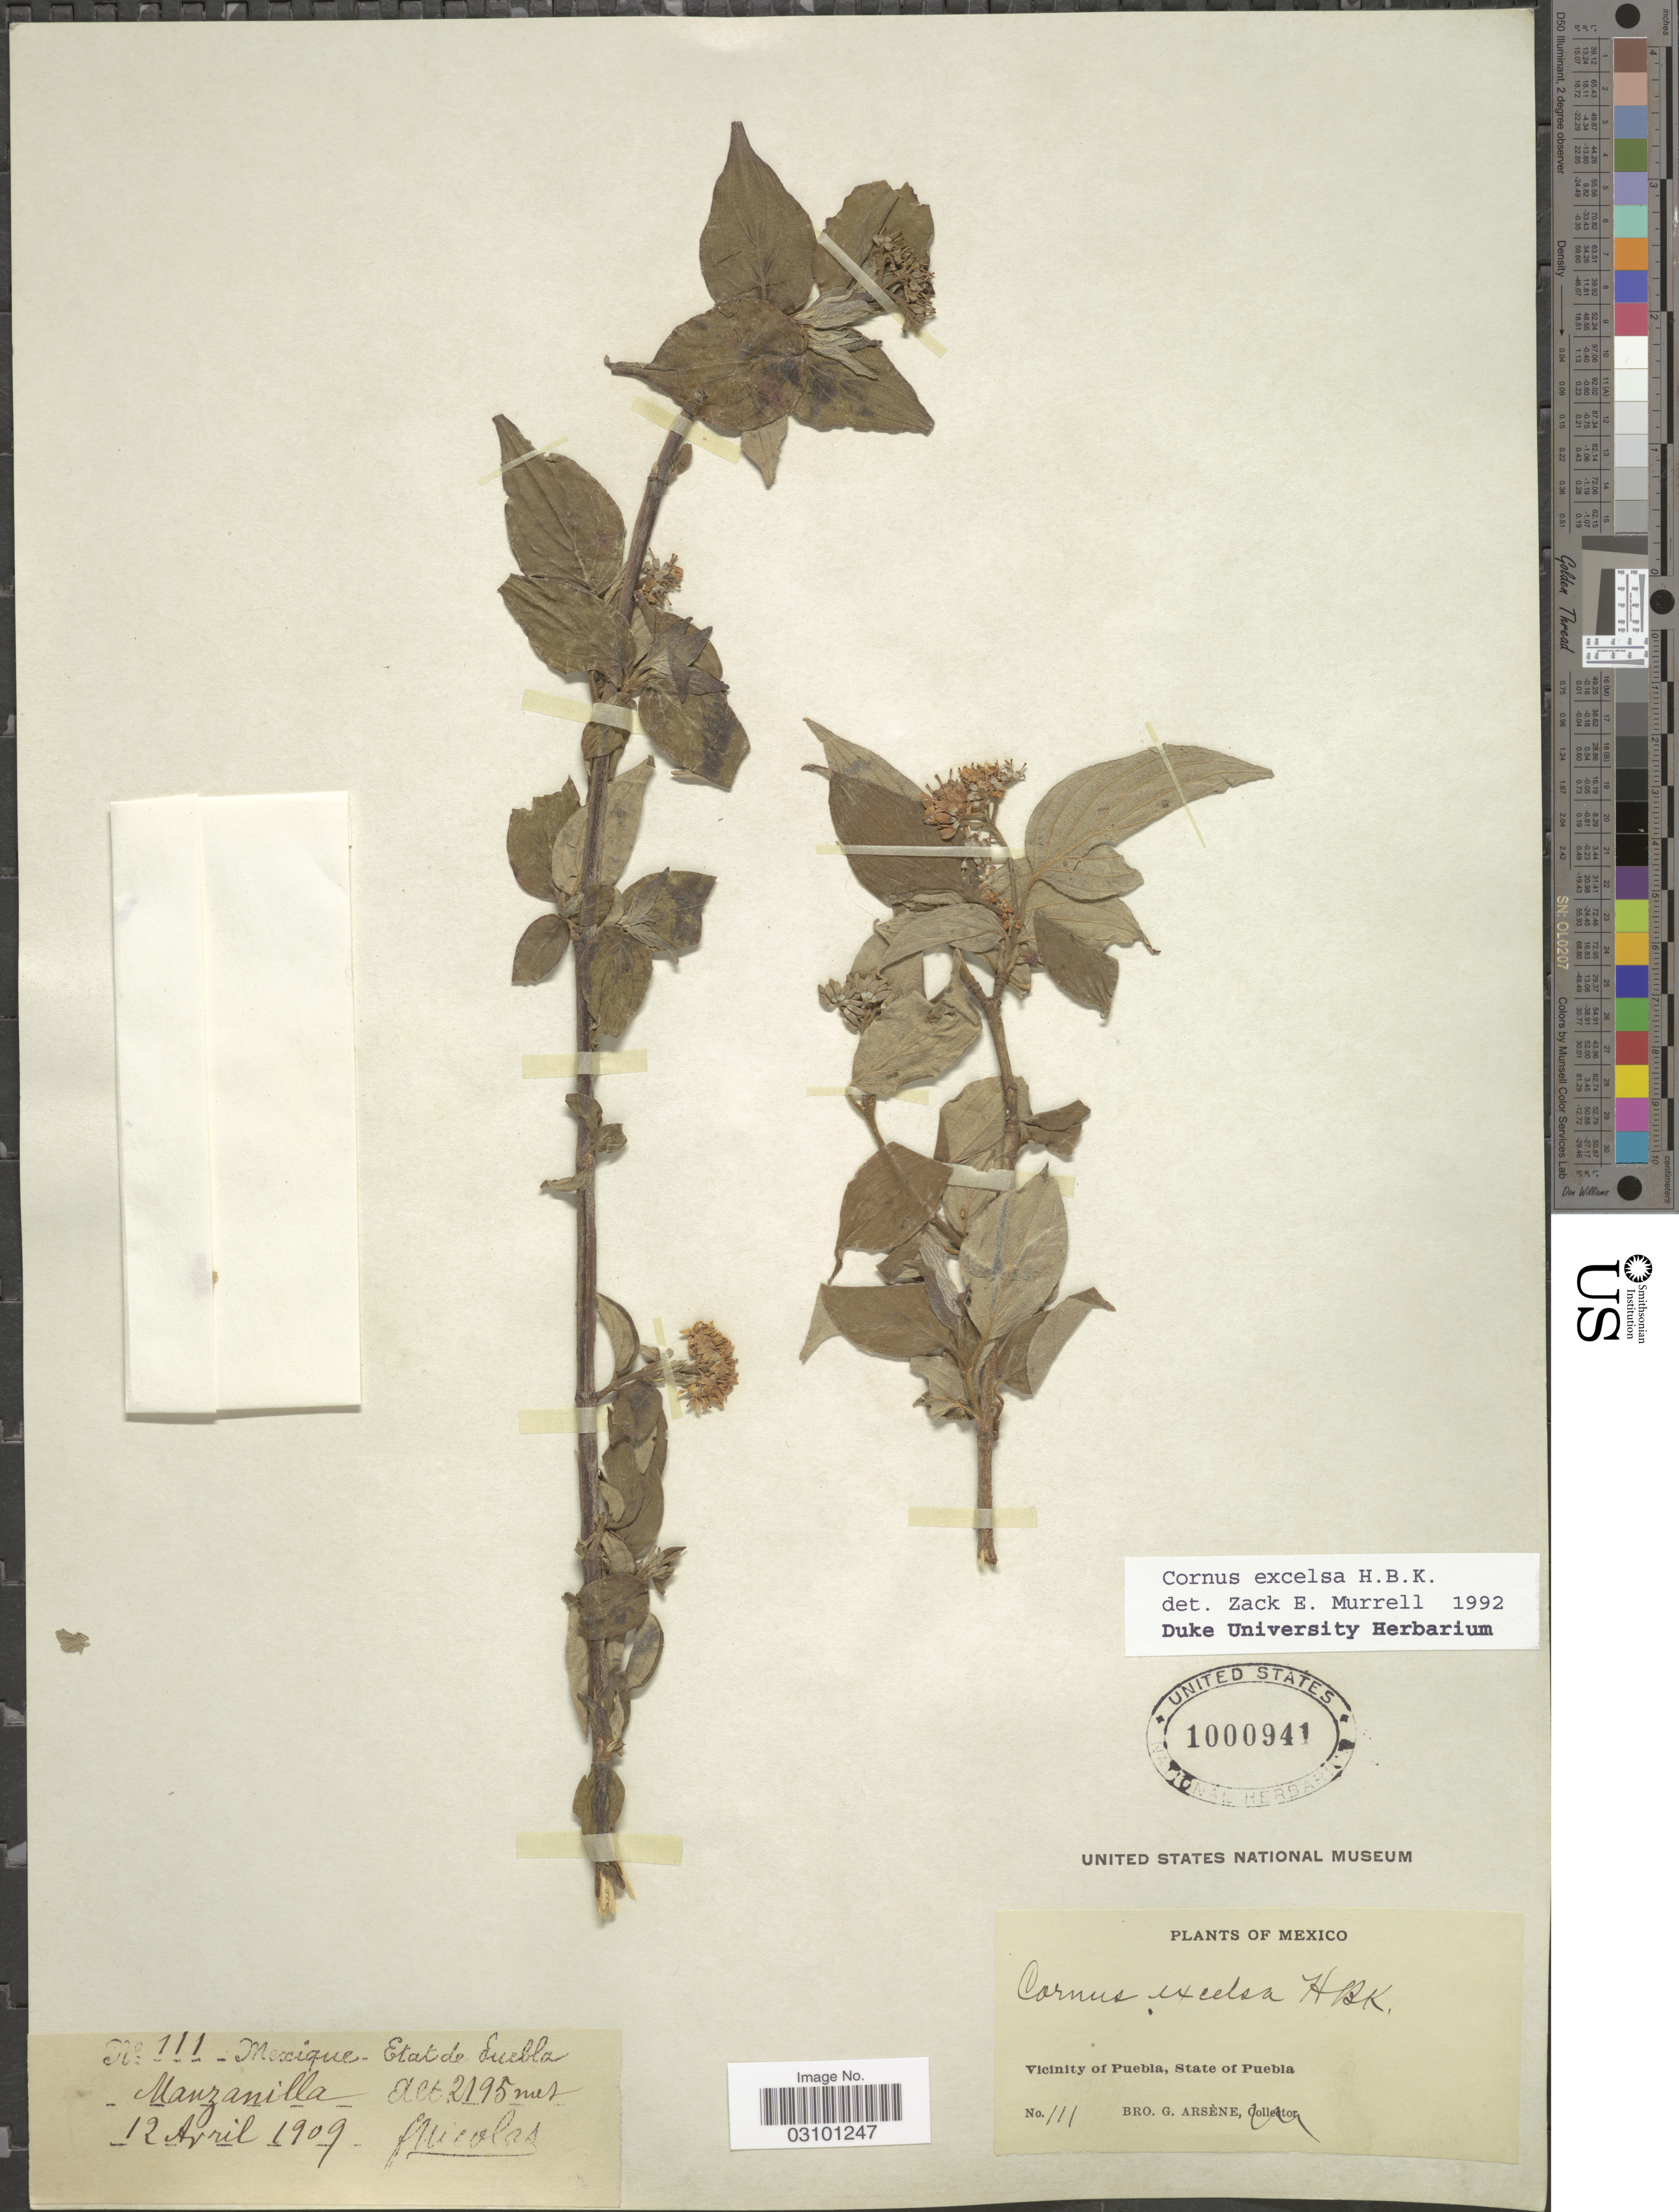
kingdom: Plantae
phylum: Tracheophyta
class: Magnoliopsida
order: Cornales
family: Cornaceae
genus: Cornus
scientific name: Cornus excelsa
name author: Kunth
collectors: F. Nicolas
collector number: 111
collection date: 1909-04-12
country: Mexico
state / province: Puebla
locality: Manzanilla. Vicinity of Puebla.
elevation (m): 2195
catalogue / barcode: US 1000941